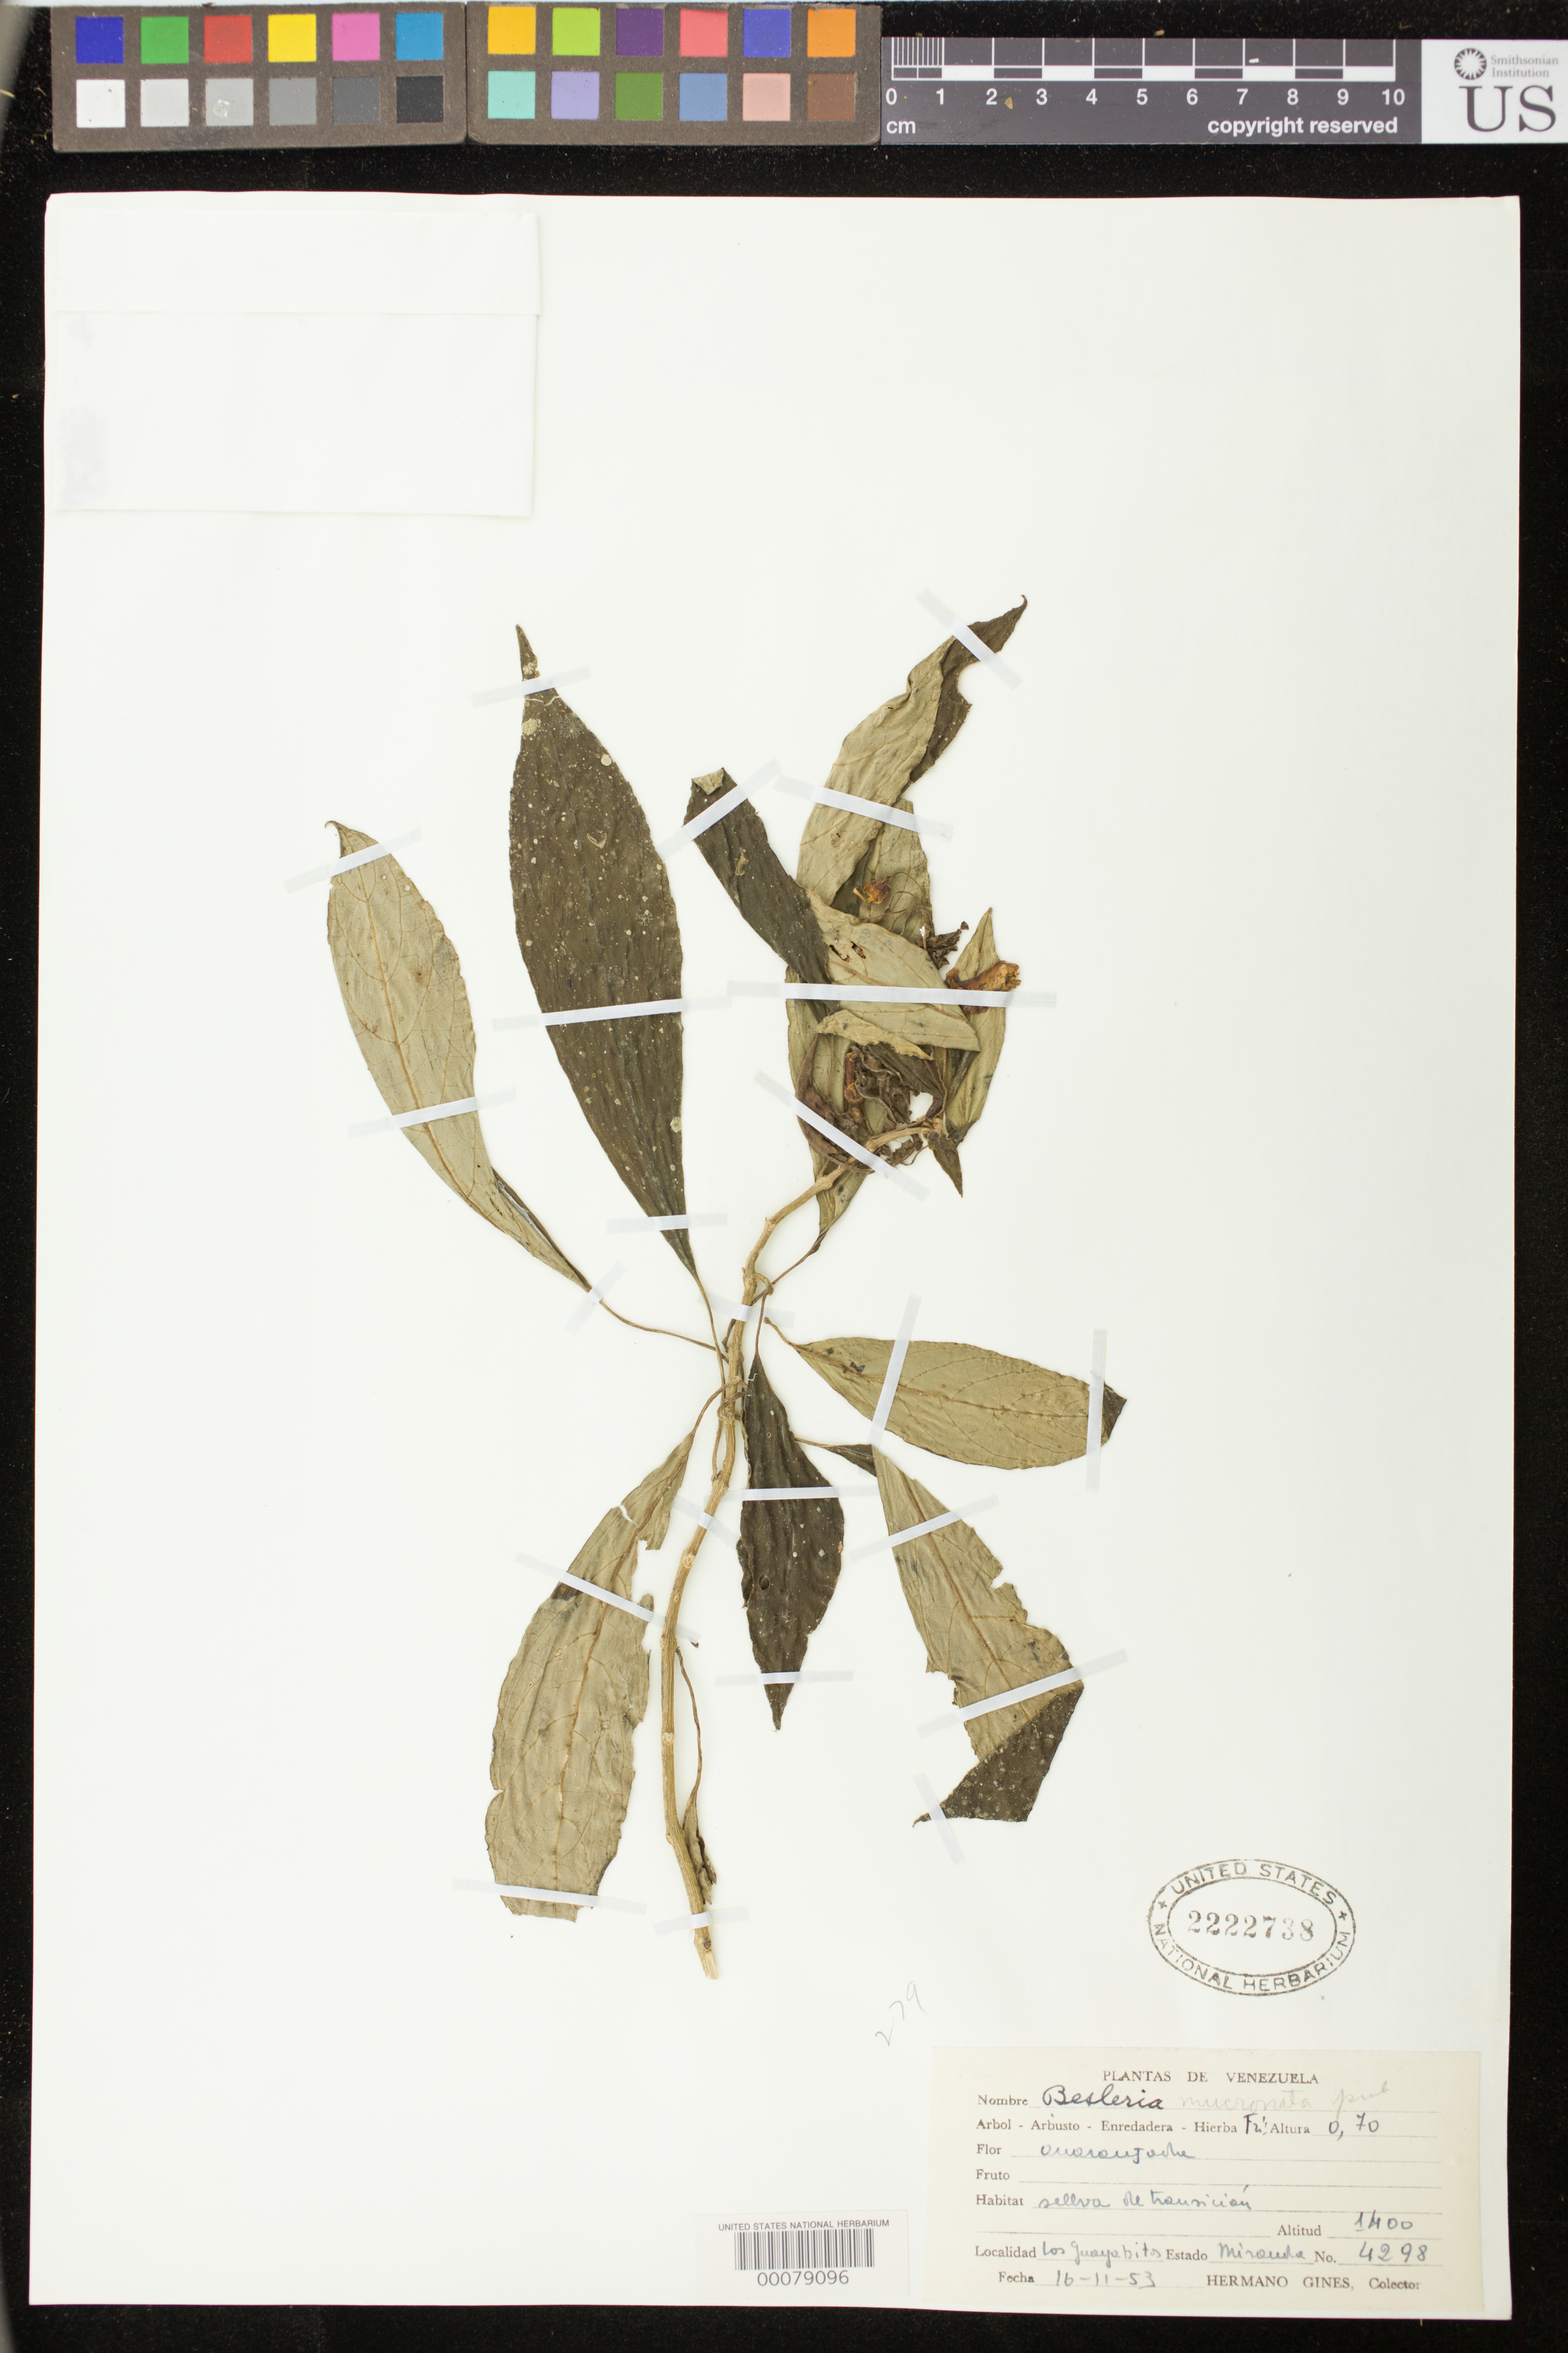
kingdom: Plantae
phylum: Tracheophyta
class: Magnoliopsida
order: Lamiales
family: Gesneriaceae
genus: Besleria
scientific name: Besleria mucronata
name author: Hanst.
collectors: Bro. Gines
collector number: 4298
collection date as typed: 16 Nov 1953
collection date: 1953-11-16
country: Venezuela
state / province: Miranda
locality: Los Guayabitos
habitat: Forest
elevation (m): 1400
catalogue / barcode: US 2222738